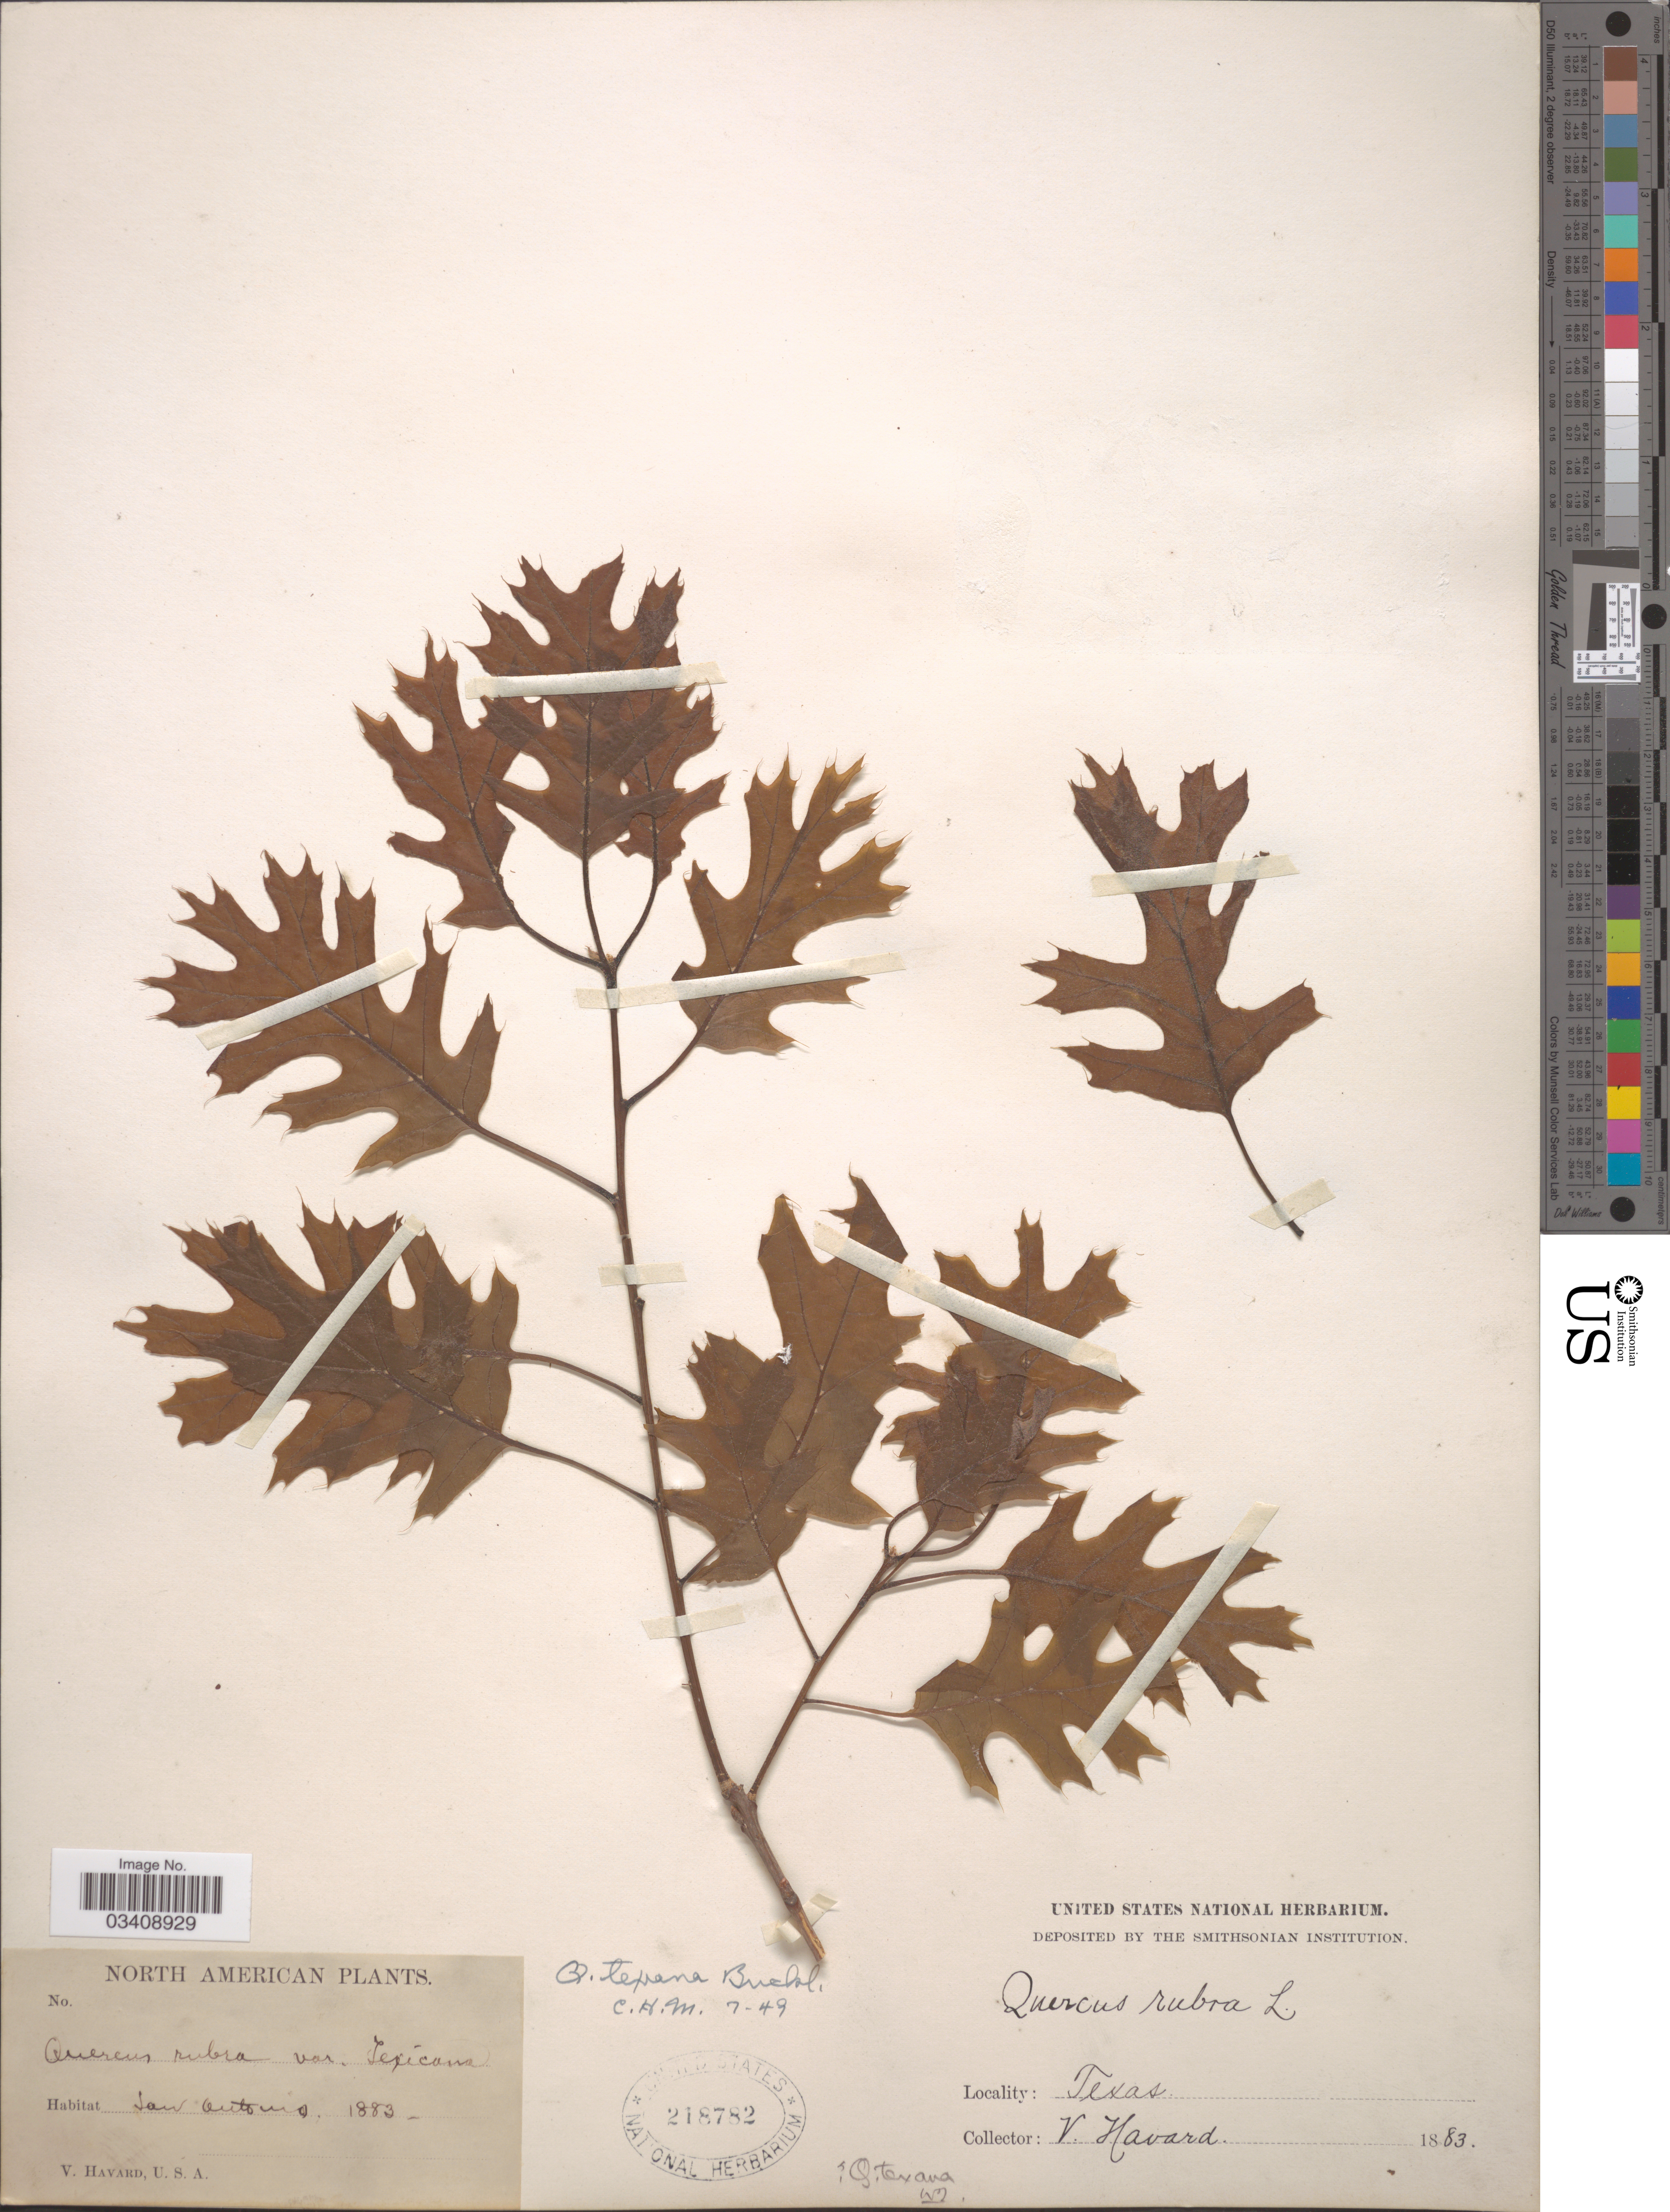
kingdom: Plantae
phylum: Tracheophyta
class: Magnoliopsida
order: Fagales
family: Fagaceae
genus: Quercus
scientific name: Quercus texana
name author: Buckley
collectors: V. Havard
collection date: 1883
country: United States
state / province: Texas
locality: San Antonio.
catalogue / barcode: US 218782